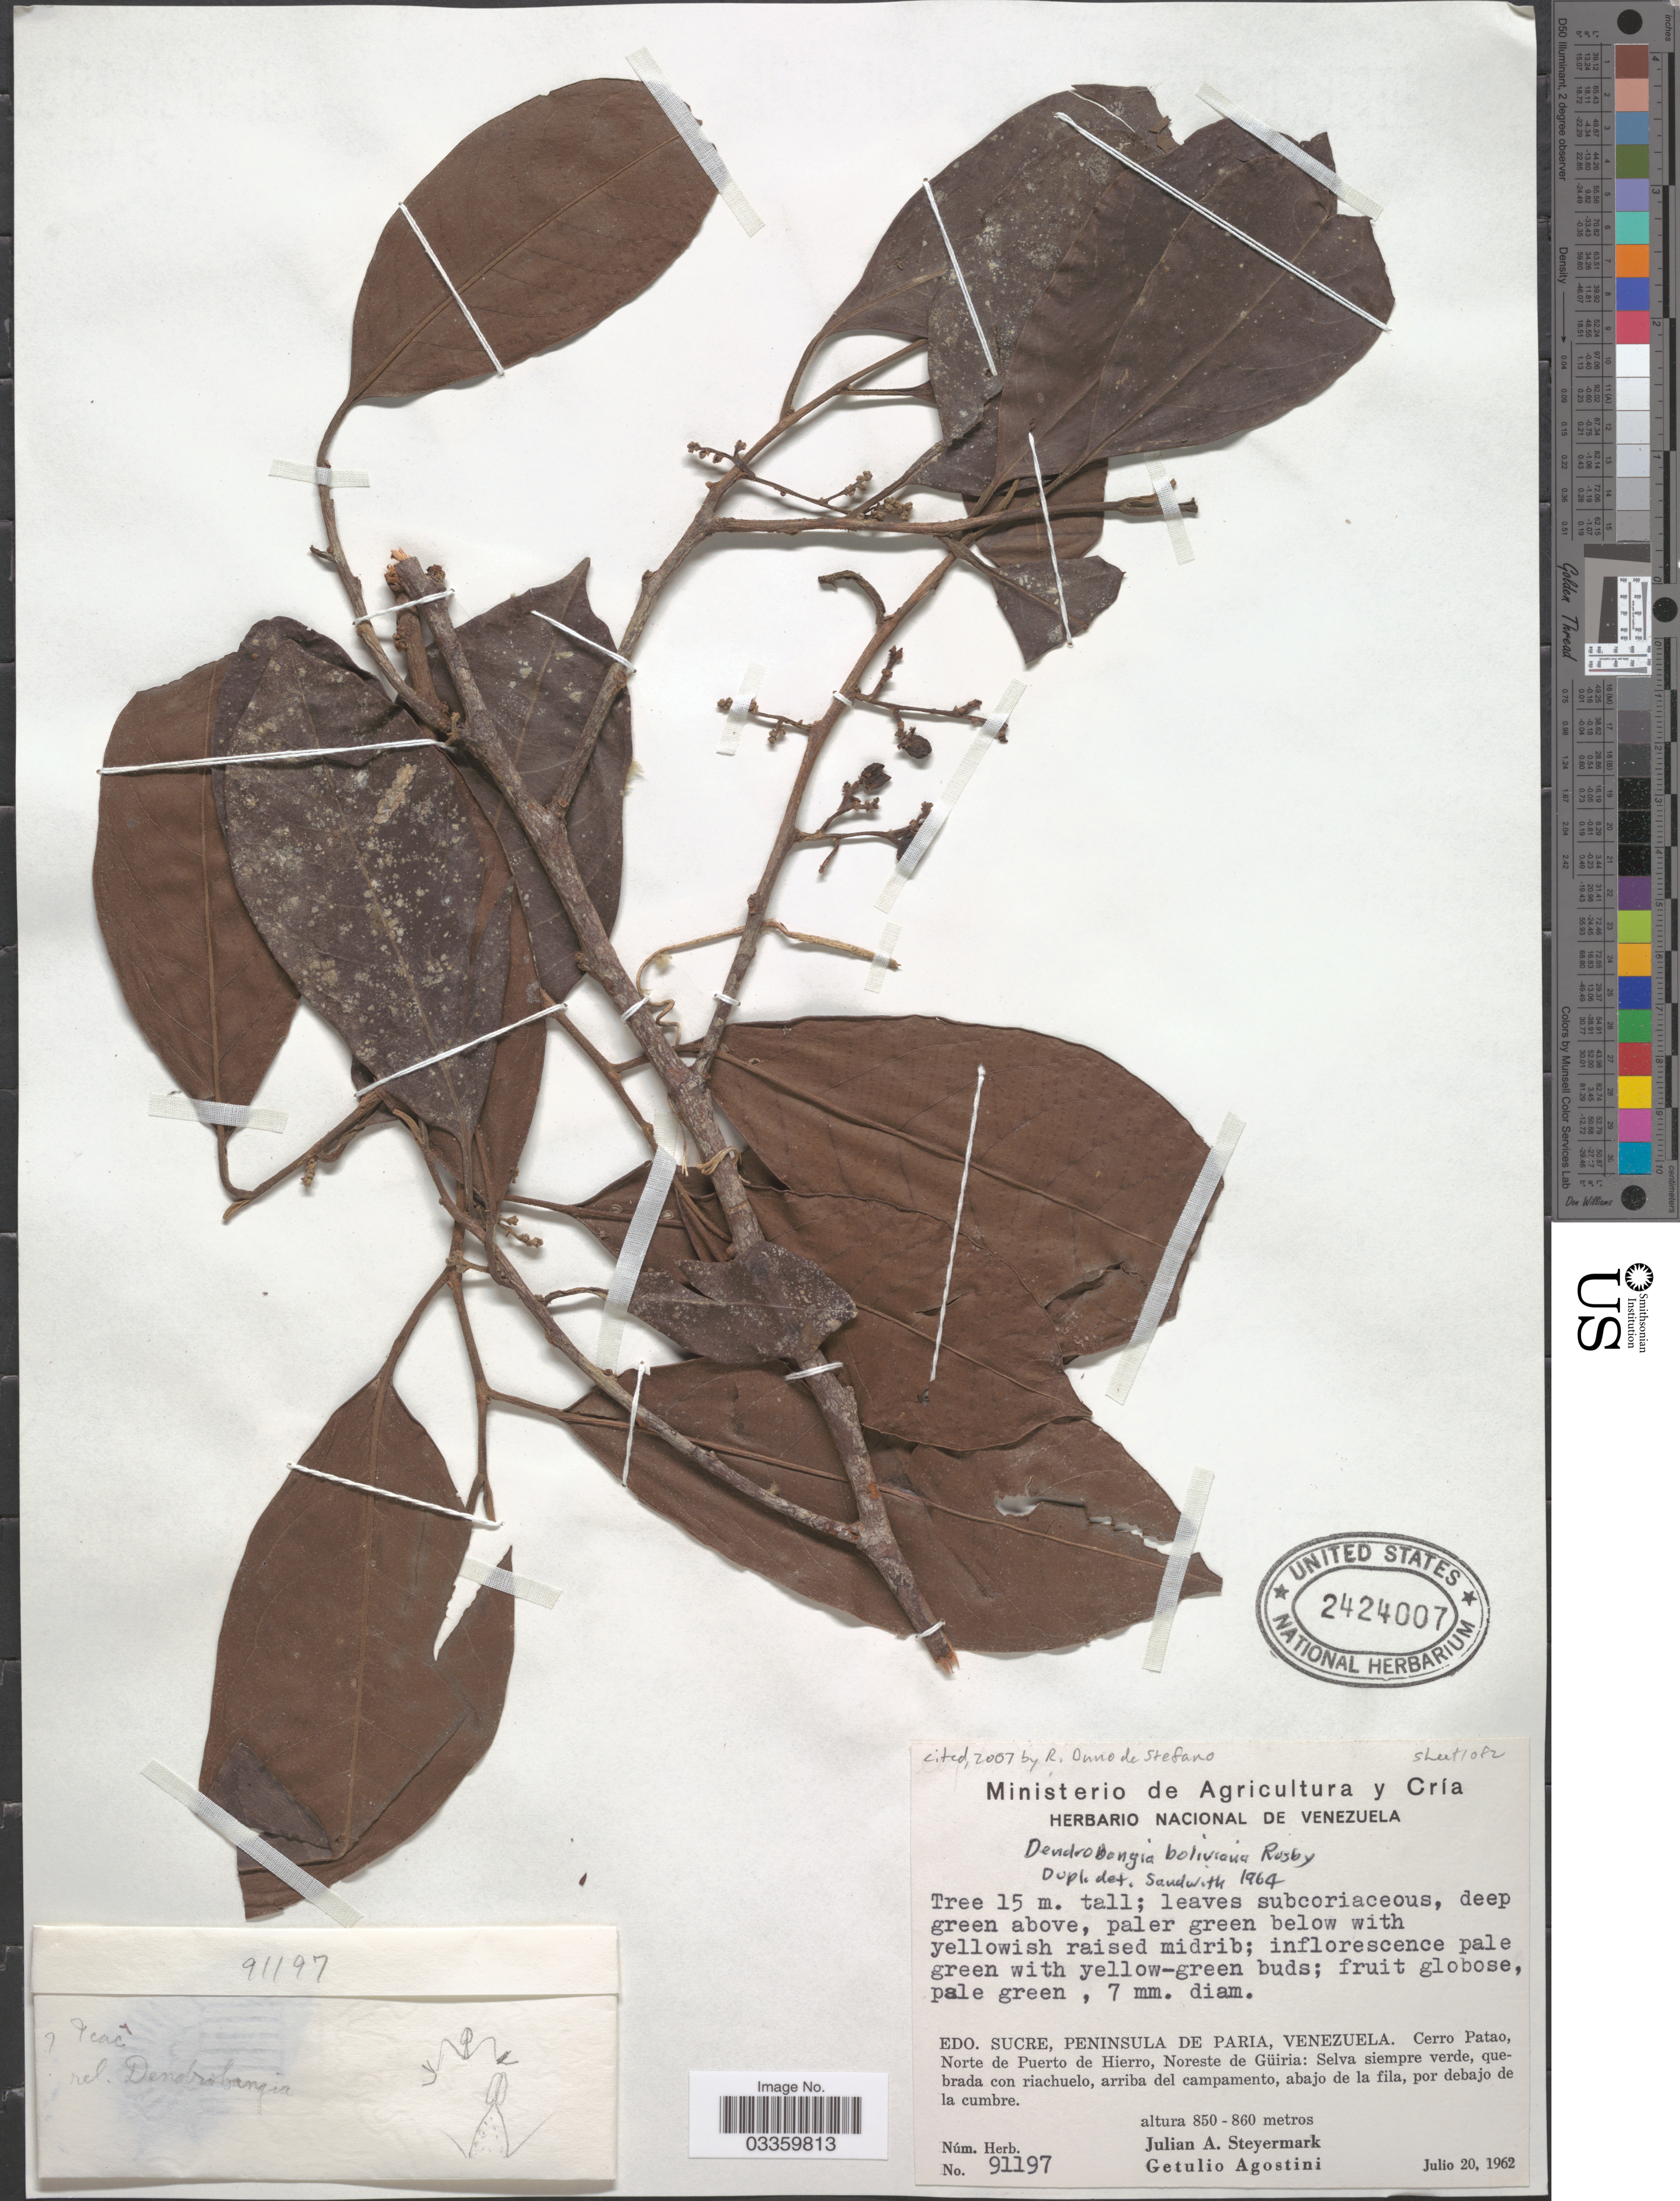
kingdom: Plantae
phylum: Tracheophyta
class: Magnoliopsida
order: Metteniusales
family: Metteniusaceae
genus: Dendrobangia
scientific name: Dendrobangia boliviana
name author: Rusby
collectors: J. Steyermark & G. Agostini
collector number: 91197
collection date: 1962-07-20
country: Venezuela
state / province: Sucre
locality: Peninsula de Paria. Cerro Patao, Norte de Puerto de Hierro, Noreste de Güiria.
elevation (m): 850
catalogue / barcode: US 2424007